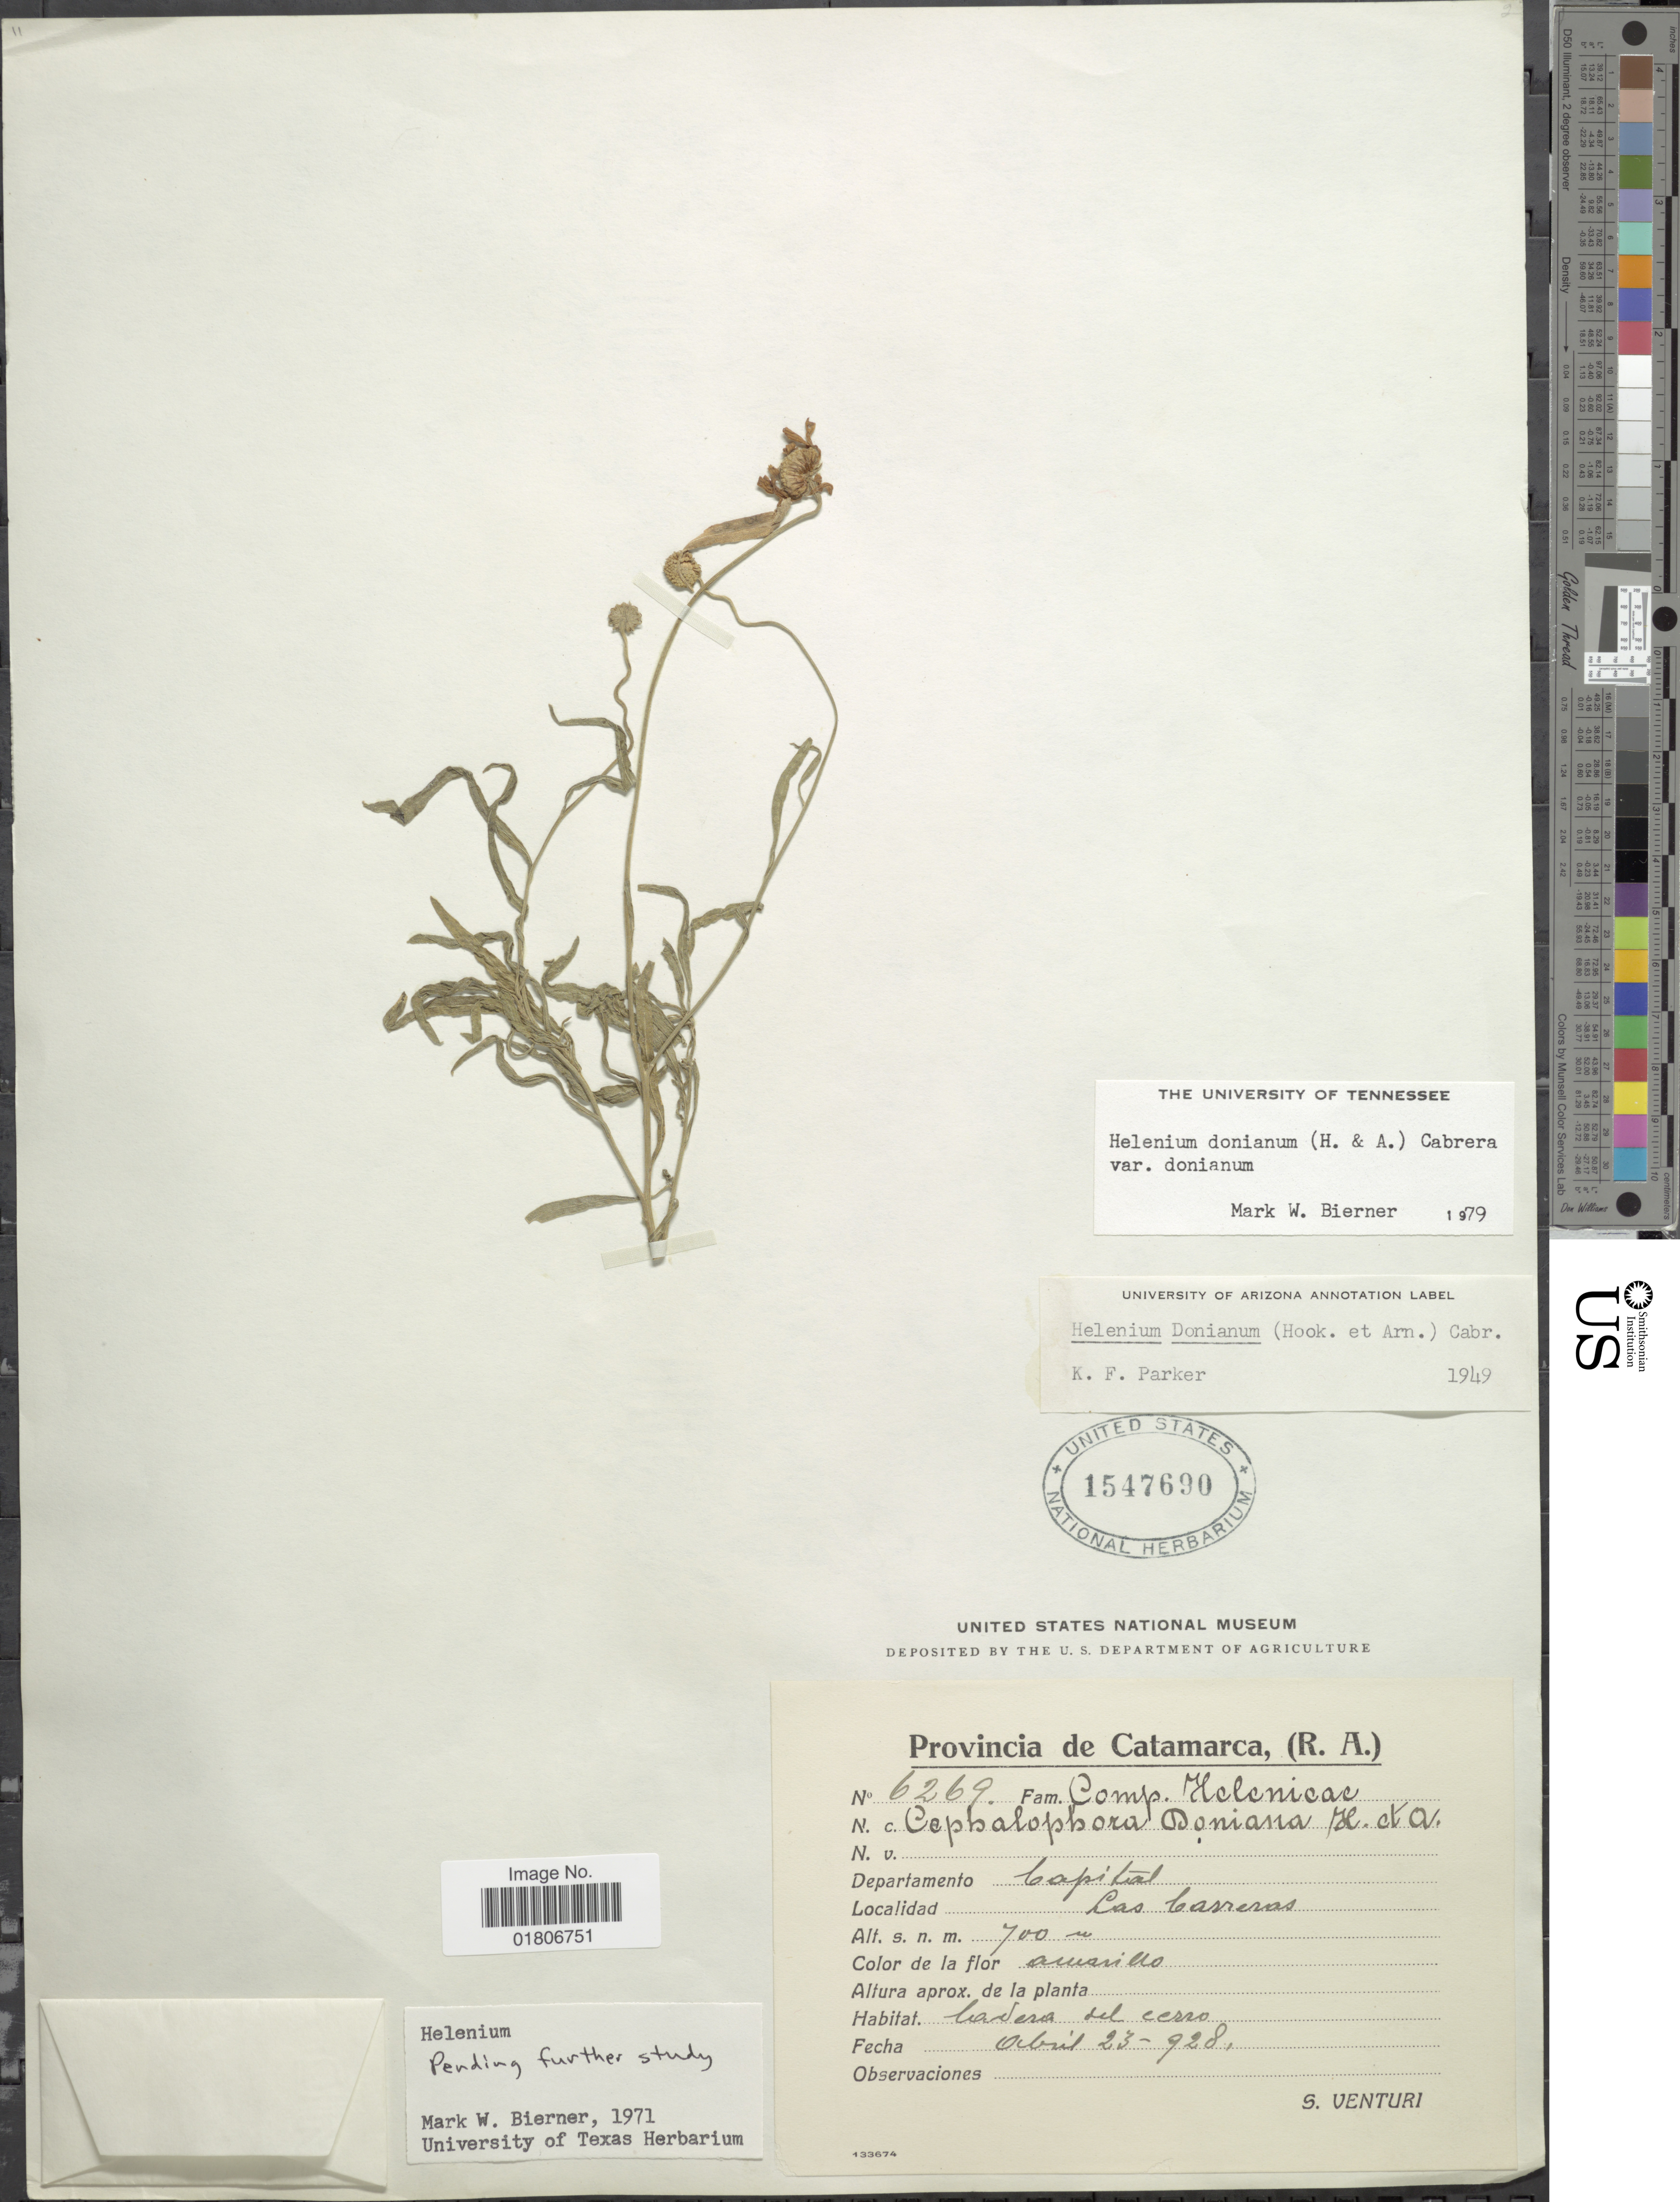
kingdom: Plantae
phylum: Tracheophyta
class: Magnoliopsida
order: Asterales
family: Asteraceae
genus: Helenium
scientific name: Helenium donianum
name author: (Hook. & Arn.) Cabrera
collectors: S. Venturi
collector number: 6269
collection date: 1928-04-23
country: Argentina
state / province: Catamarca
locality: Departamento Capital. Las Carreras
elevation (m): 700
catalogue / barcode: US 1547690